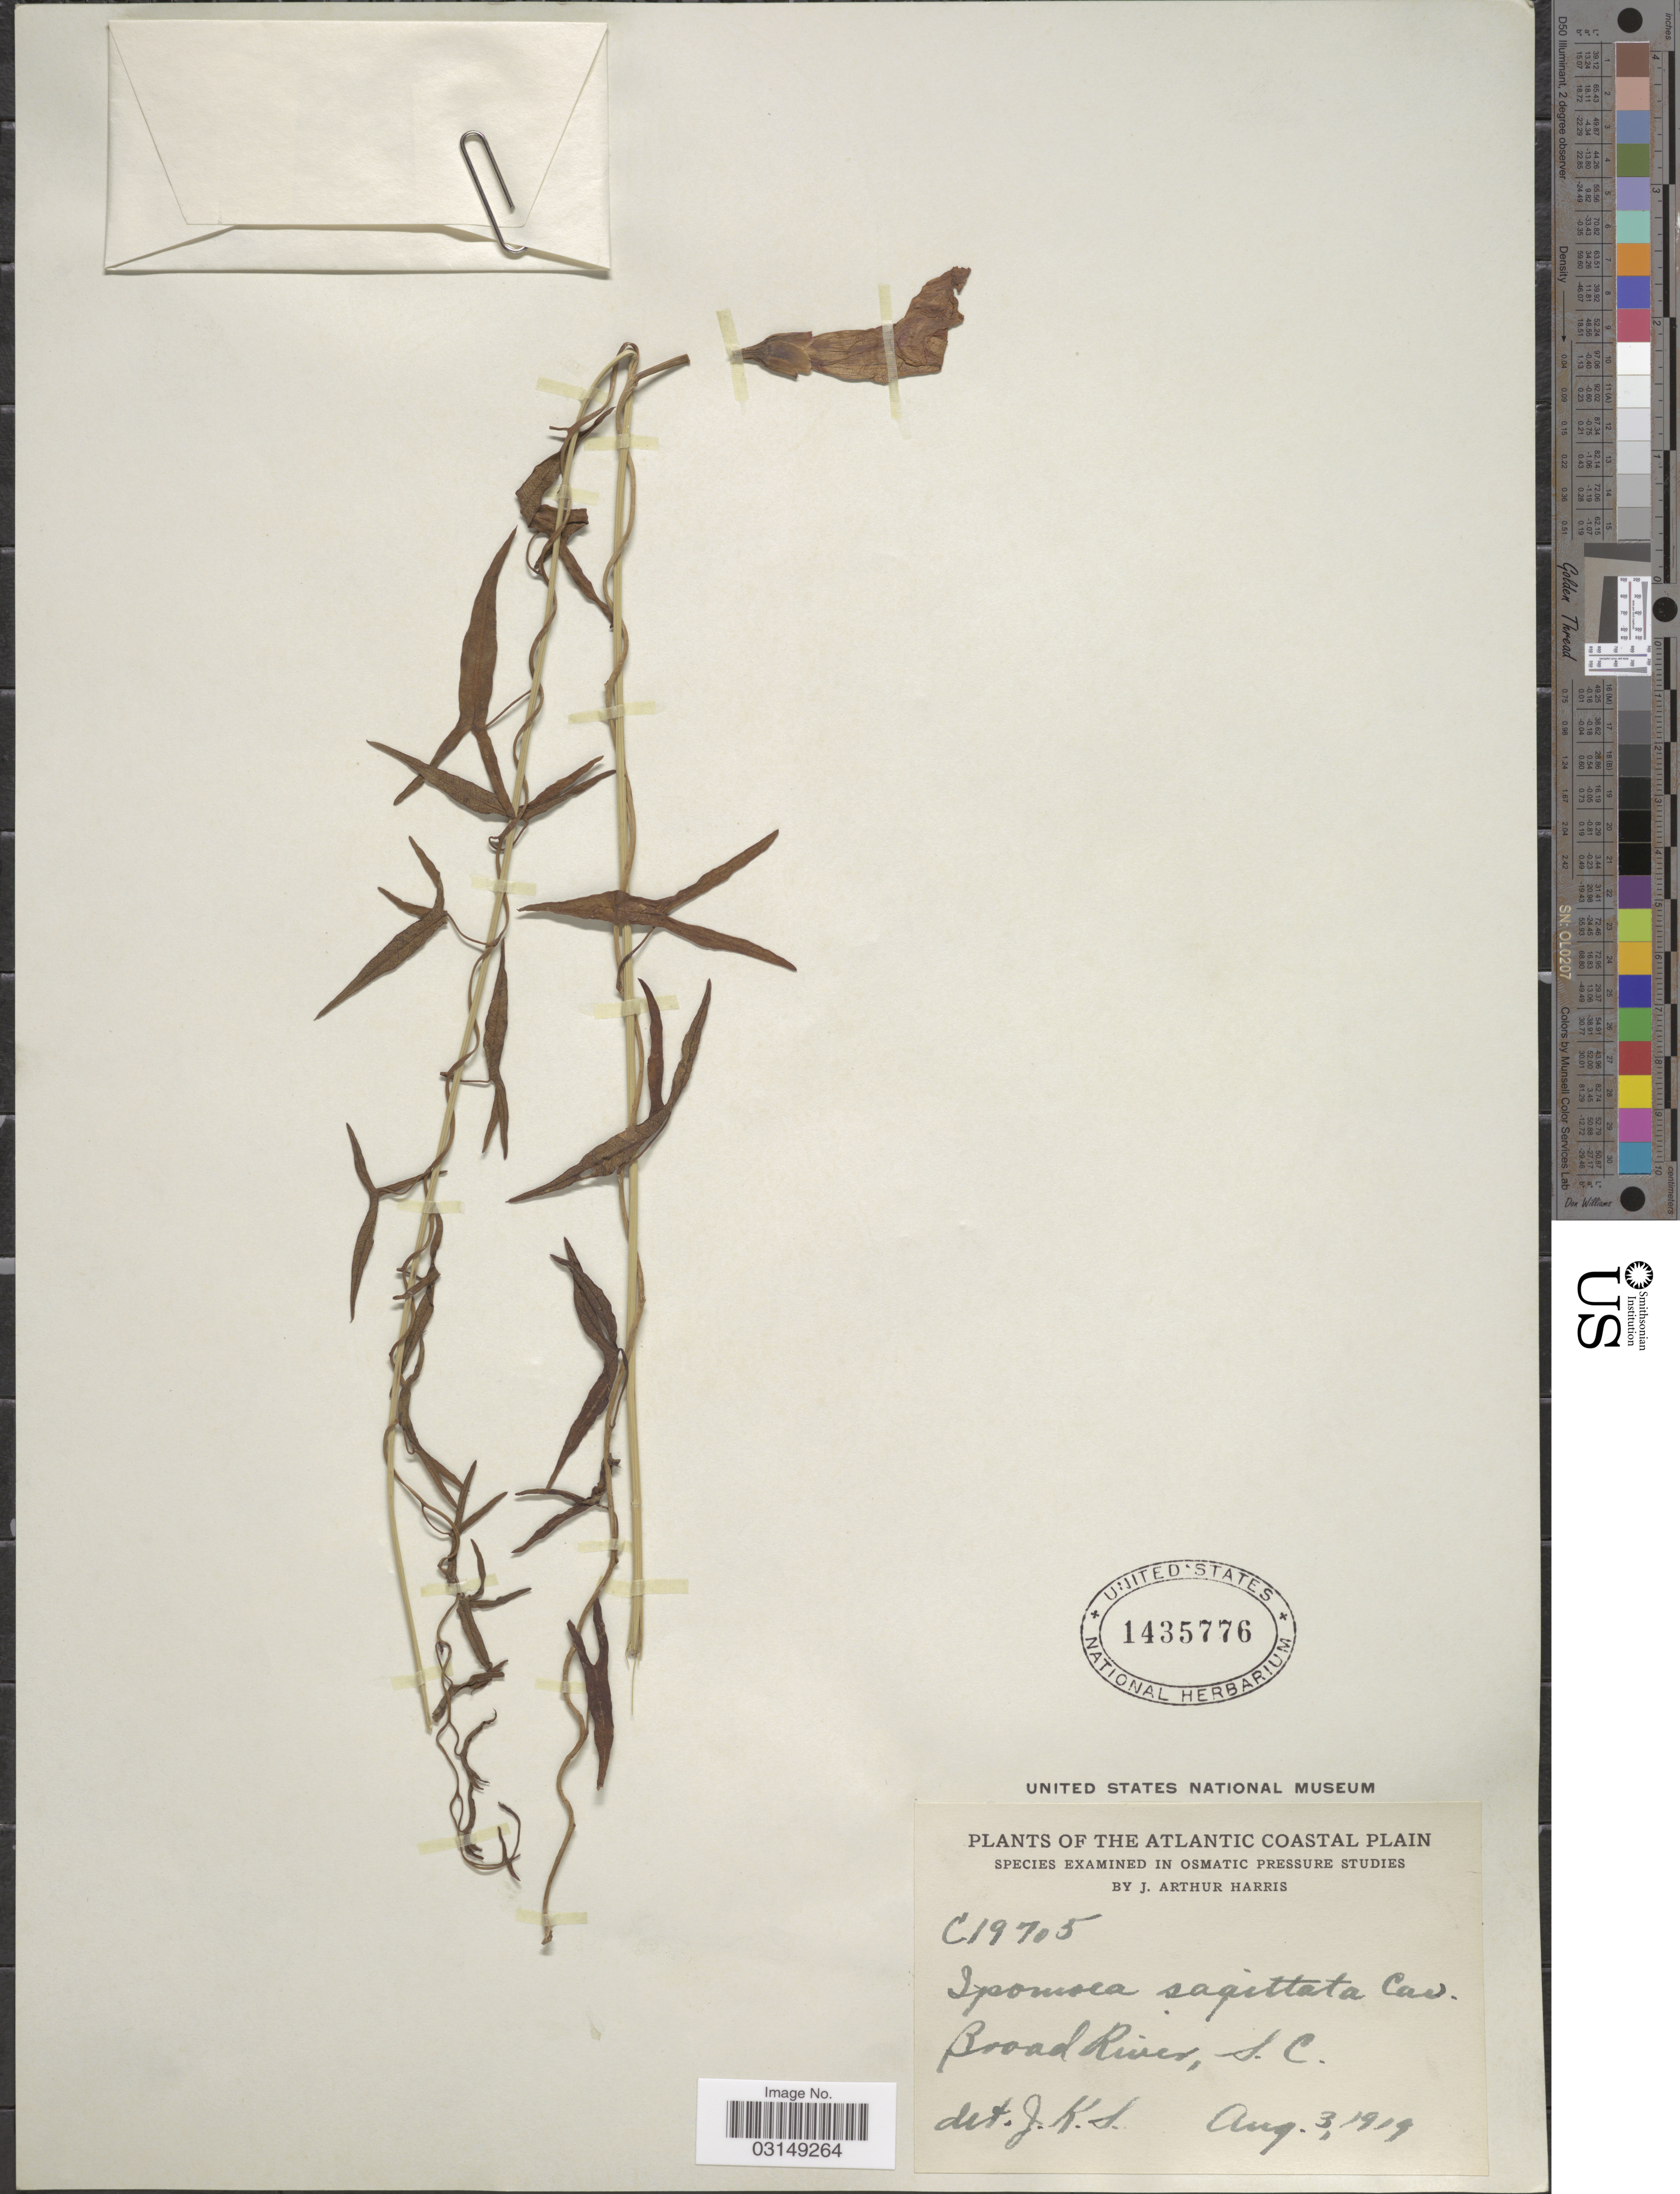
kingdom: Plantae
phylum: Tracheophyta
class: Magnoliopsida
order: Solanales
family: Convolvulaceae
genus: Ipomoea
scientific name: Ipomoea sagittata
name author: Poir.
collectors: J. A. Harris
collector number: C19705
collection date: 1919-08-03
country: United States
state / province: South Carolina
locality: The Atlantic Coastal Plain. Broad River, S. C.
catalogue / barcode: US 1435776